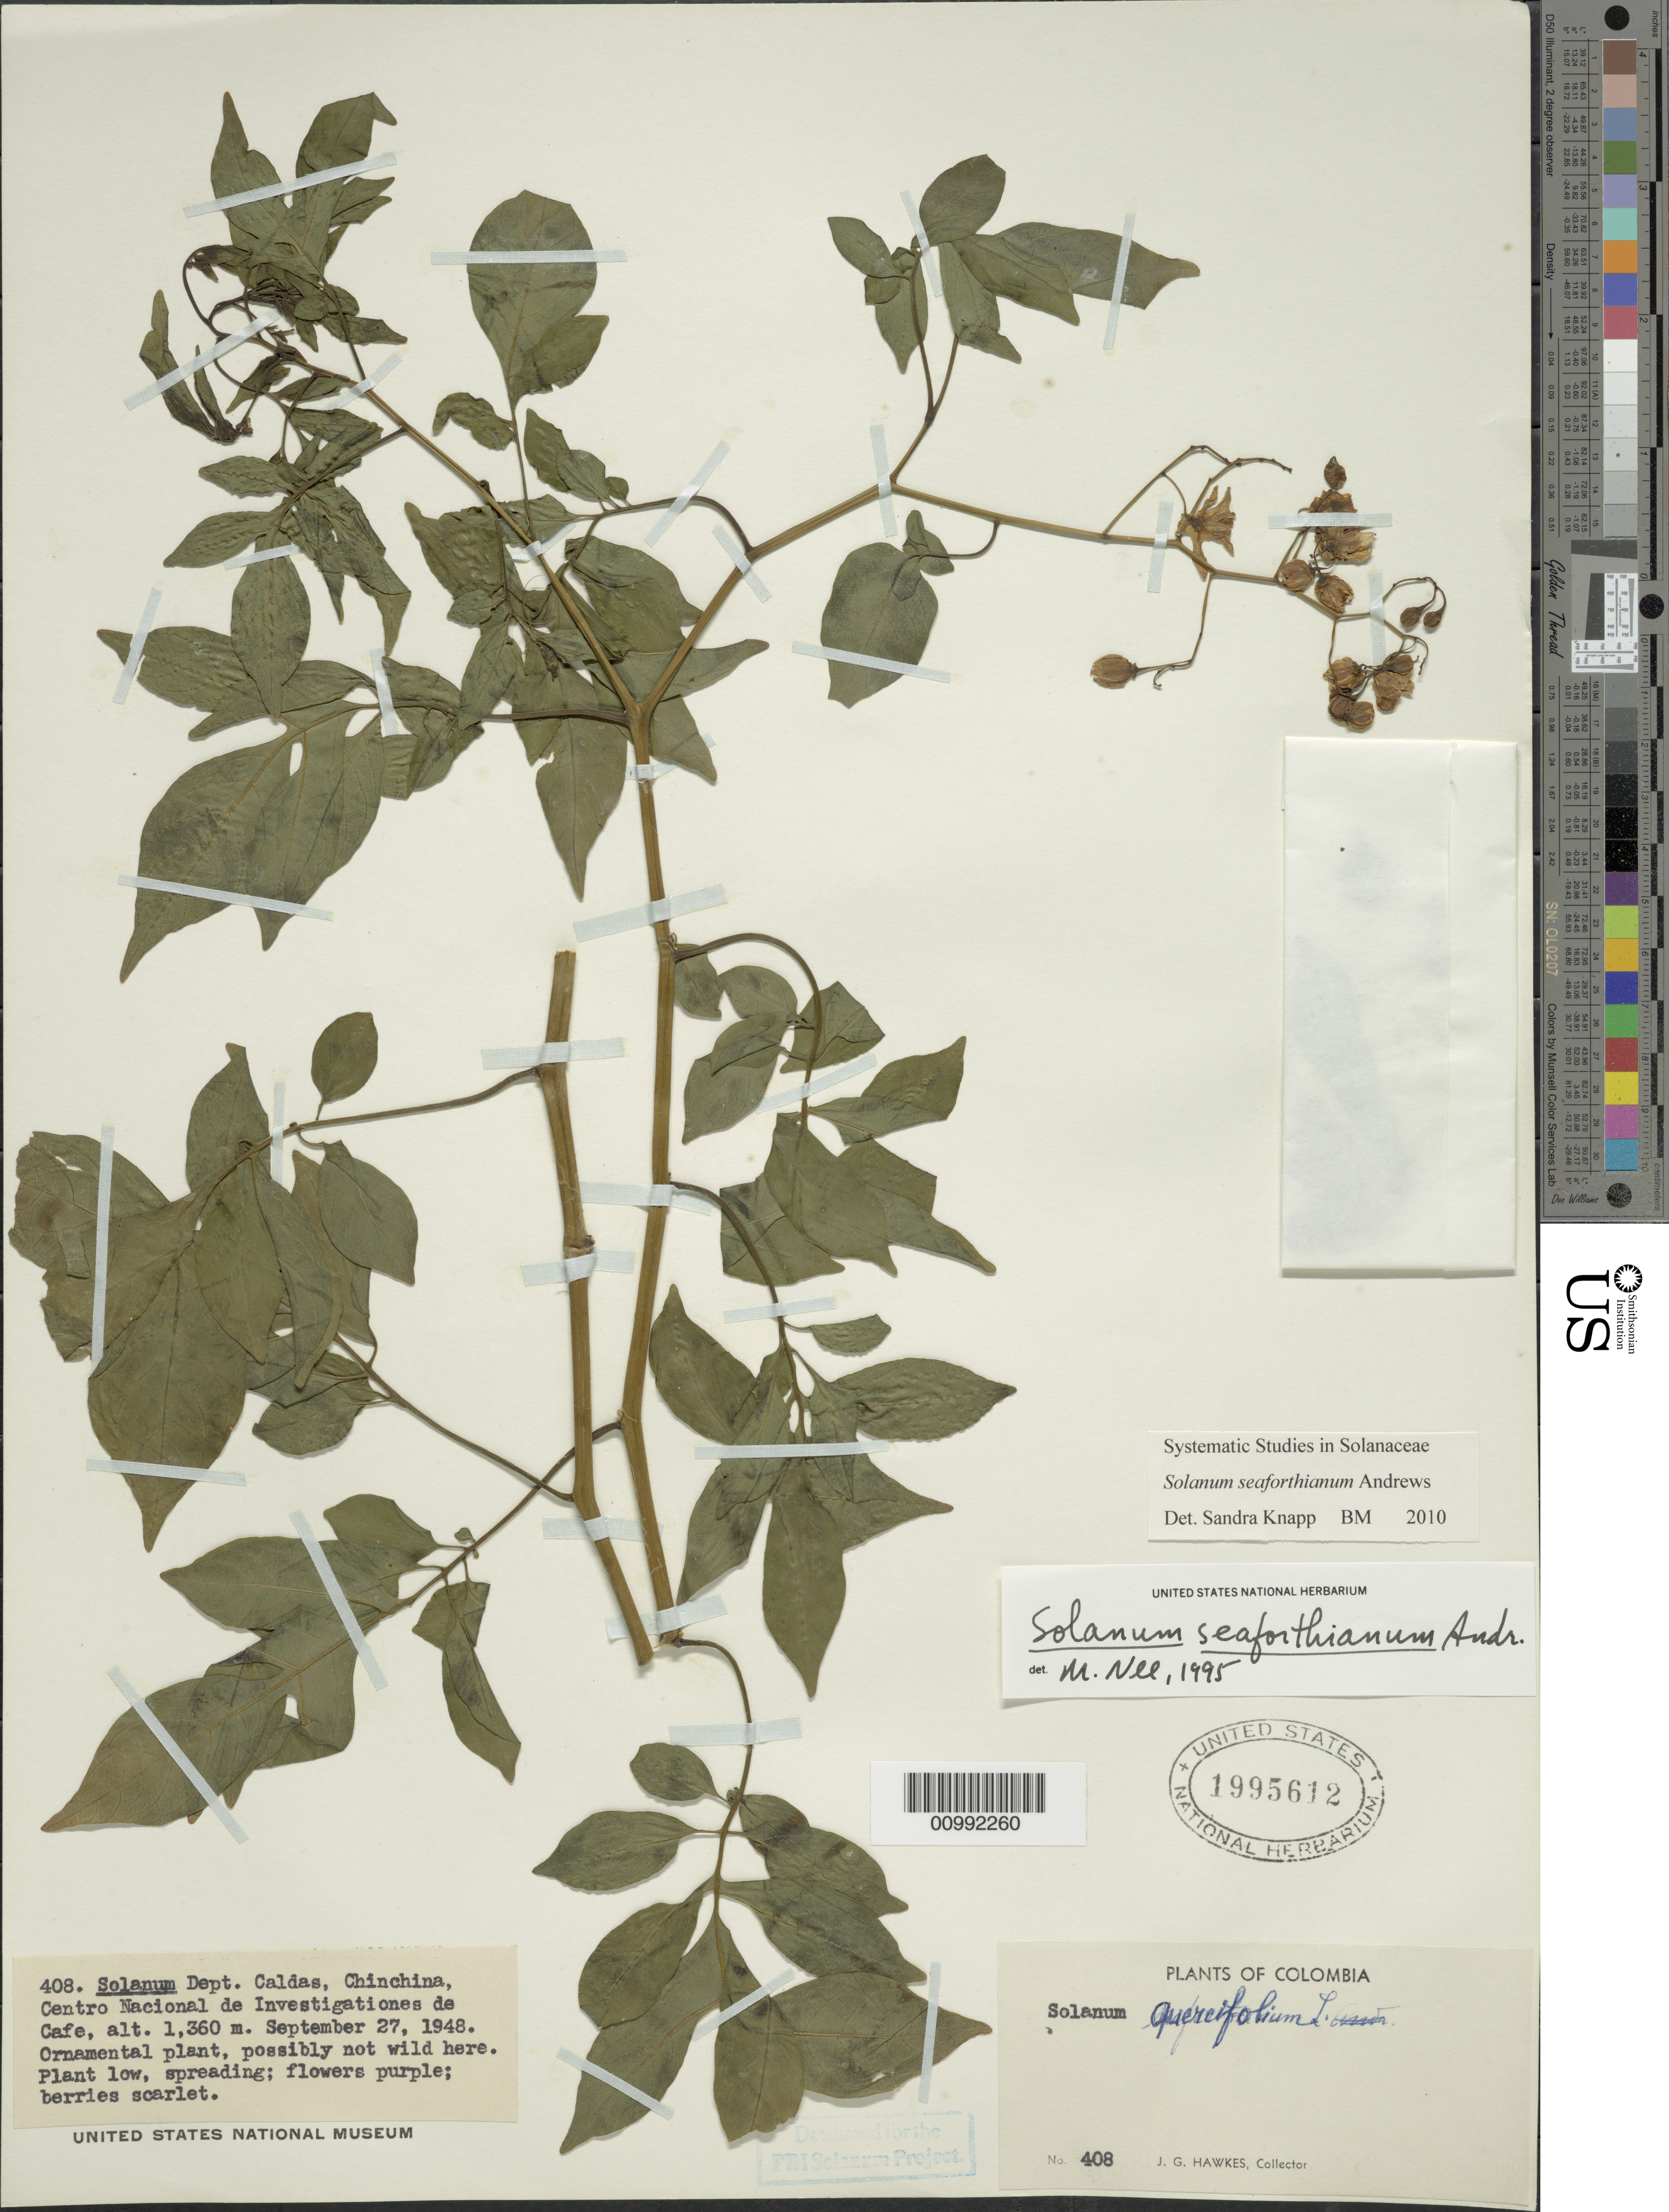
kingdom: Plantae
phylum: Tracheophyta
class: Magnoliopsida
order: Solanales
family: Solanaceae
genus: Solanum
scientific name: Solanum seaforthianum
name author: Andrews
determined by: Knapp, S. D.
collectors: J. Hawkes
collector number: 408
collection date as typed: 27 Sep 1948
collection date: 1948-09-27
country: Colombia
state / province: Caldas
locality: Centro Nacional de Investigaciones de Café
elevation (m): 1360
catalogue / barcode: US 1995612